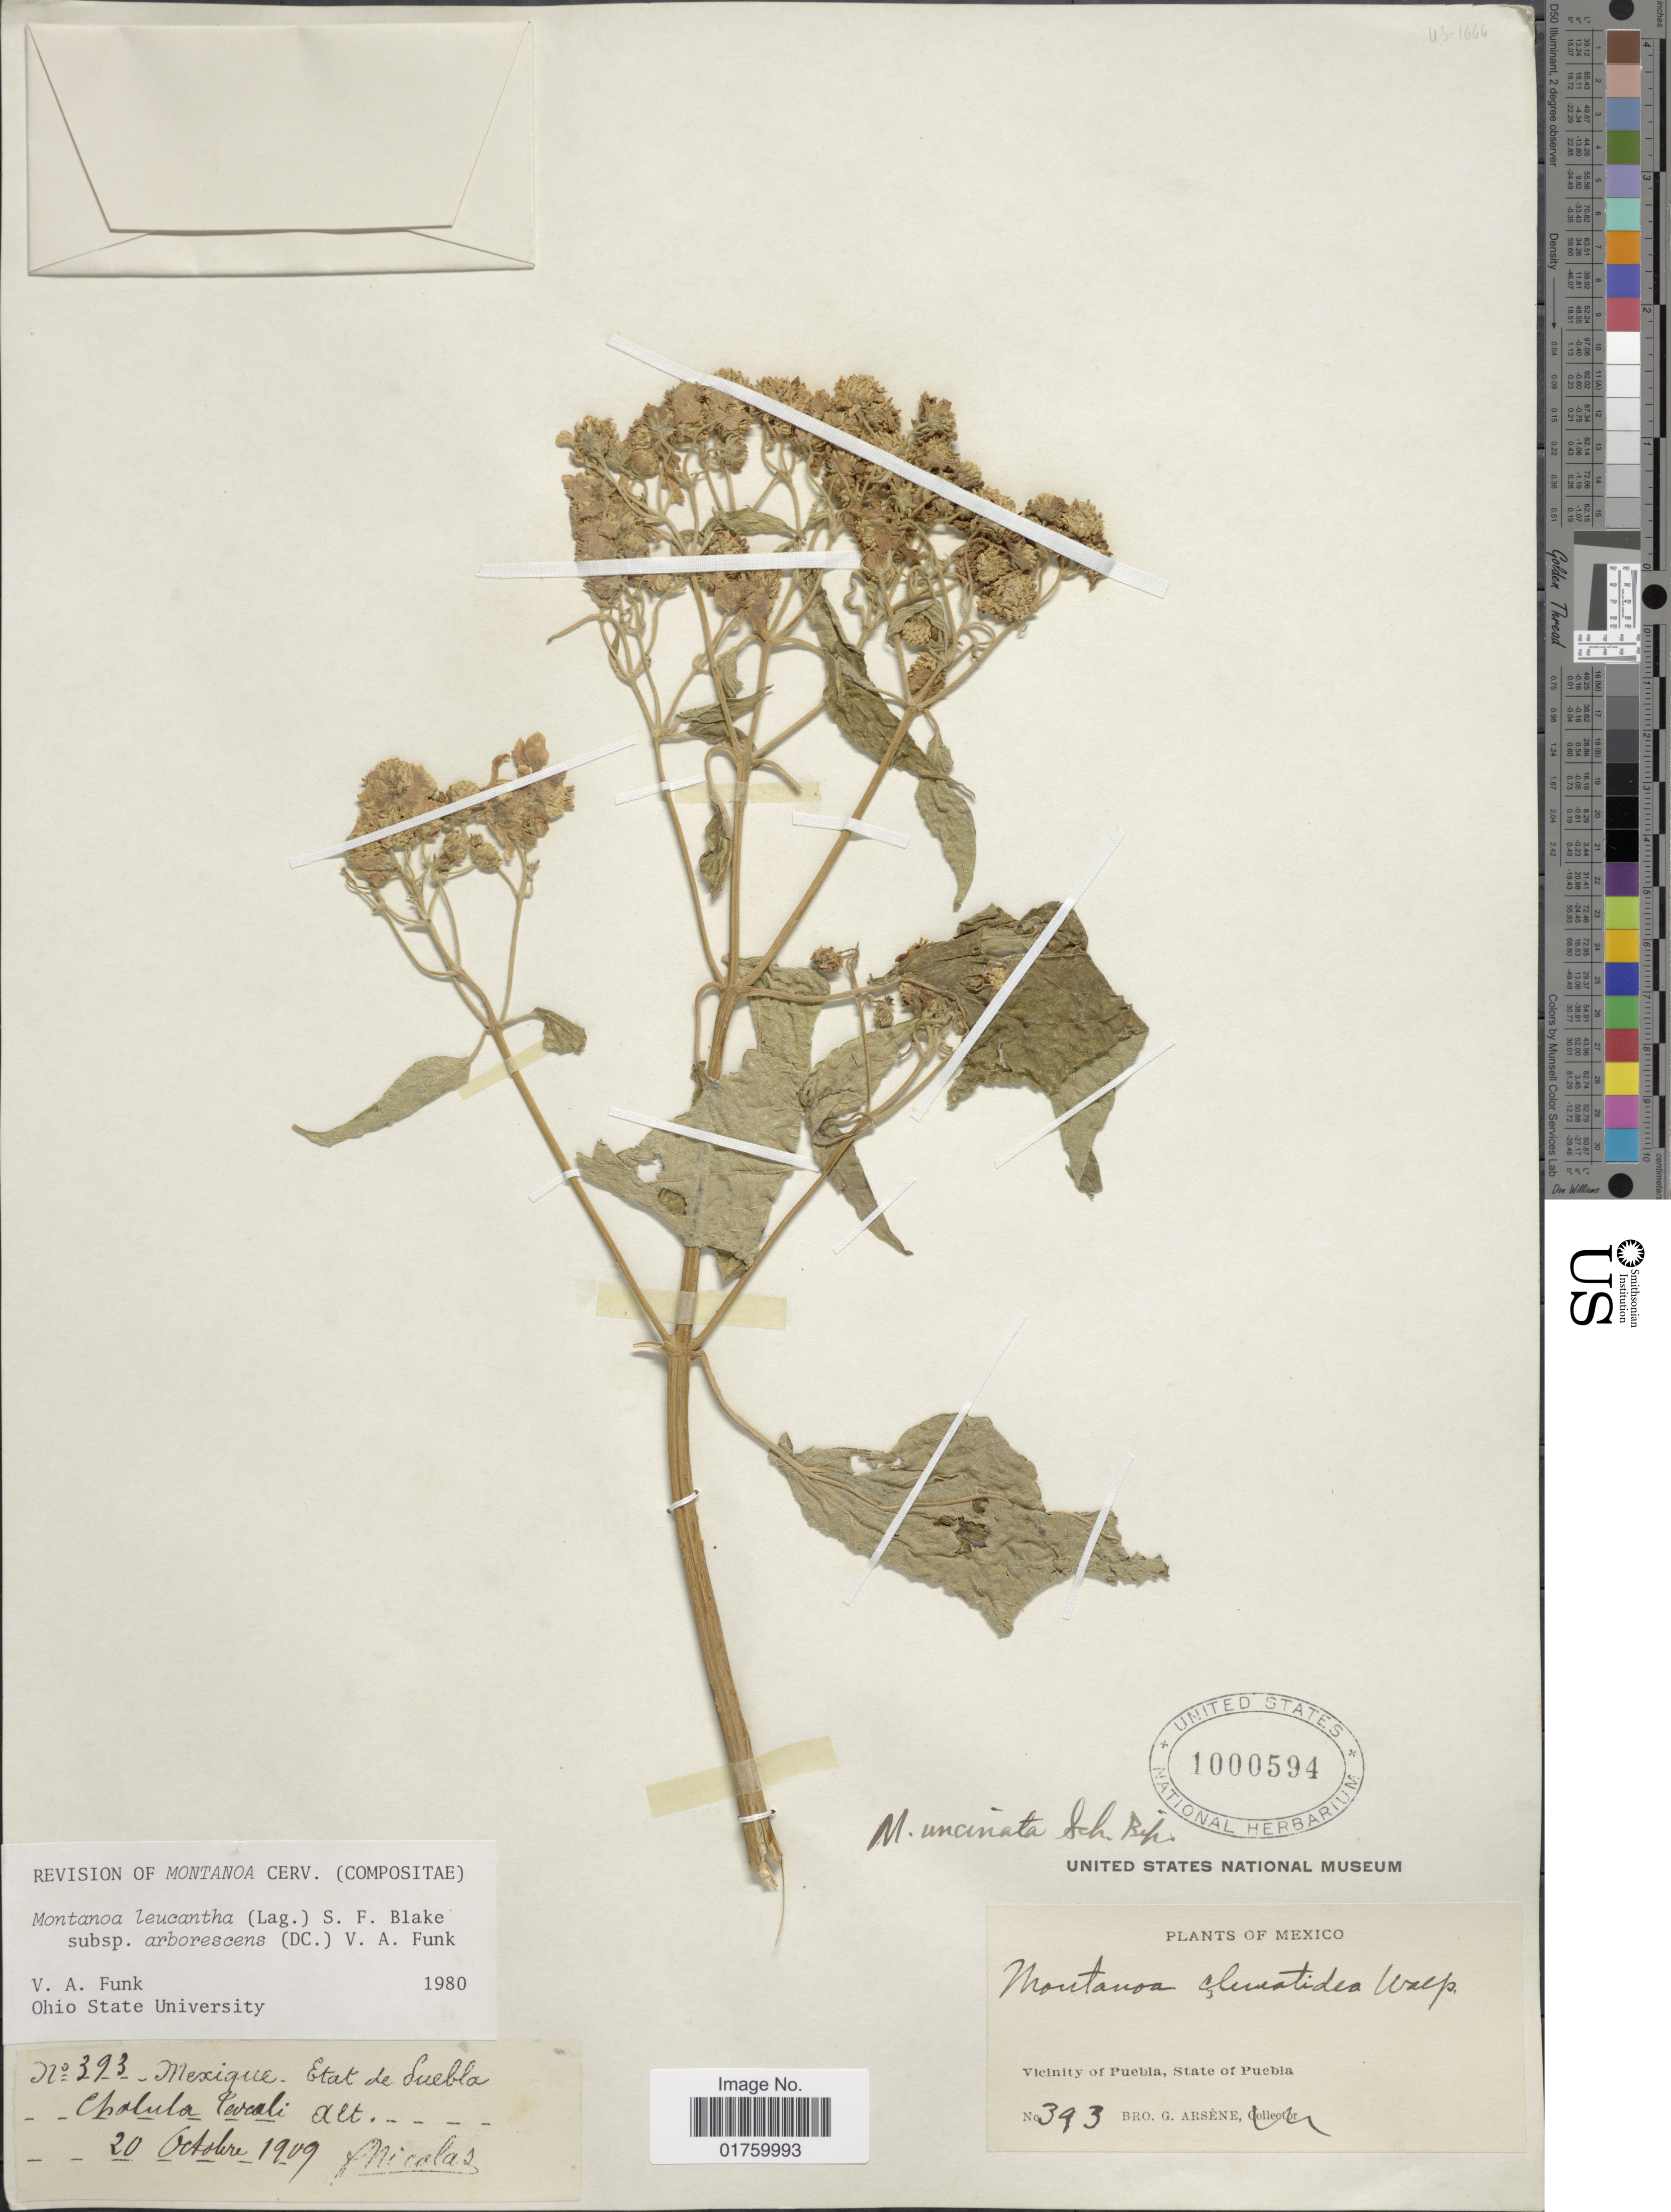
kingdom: Plantae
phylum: Tracheophyta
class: Magnoliopsida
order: Asterales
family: Asteraceae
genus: Montanoa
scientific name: Montanoa leucantha subsp. arborescens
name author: (DC.) V.A. Funk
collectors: Bro. G. Arsène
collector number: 393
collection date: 1909-10-20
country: Mexico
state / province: Puebla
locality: Cholula, vicinity of Puebla.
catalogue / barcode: US 1000594